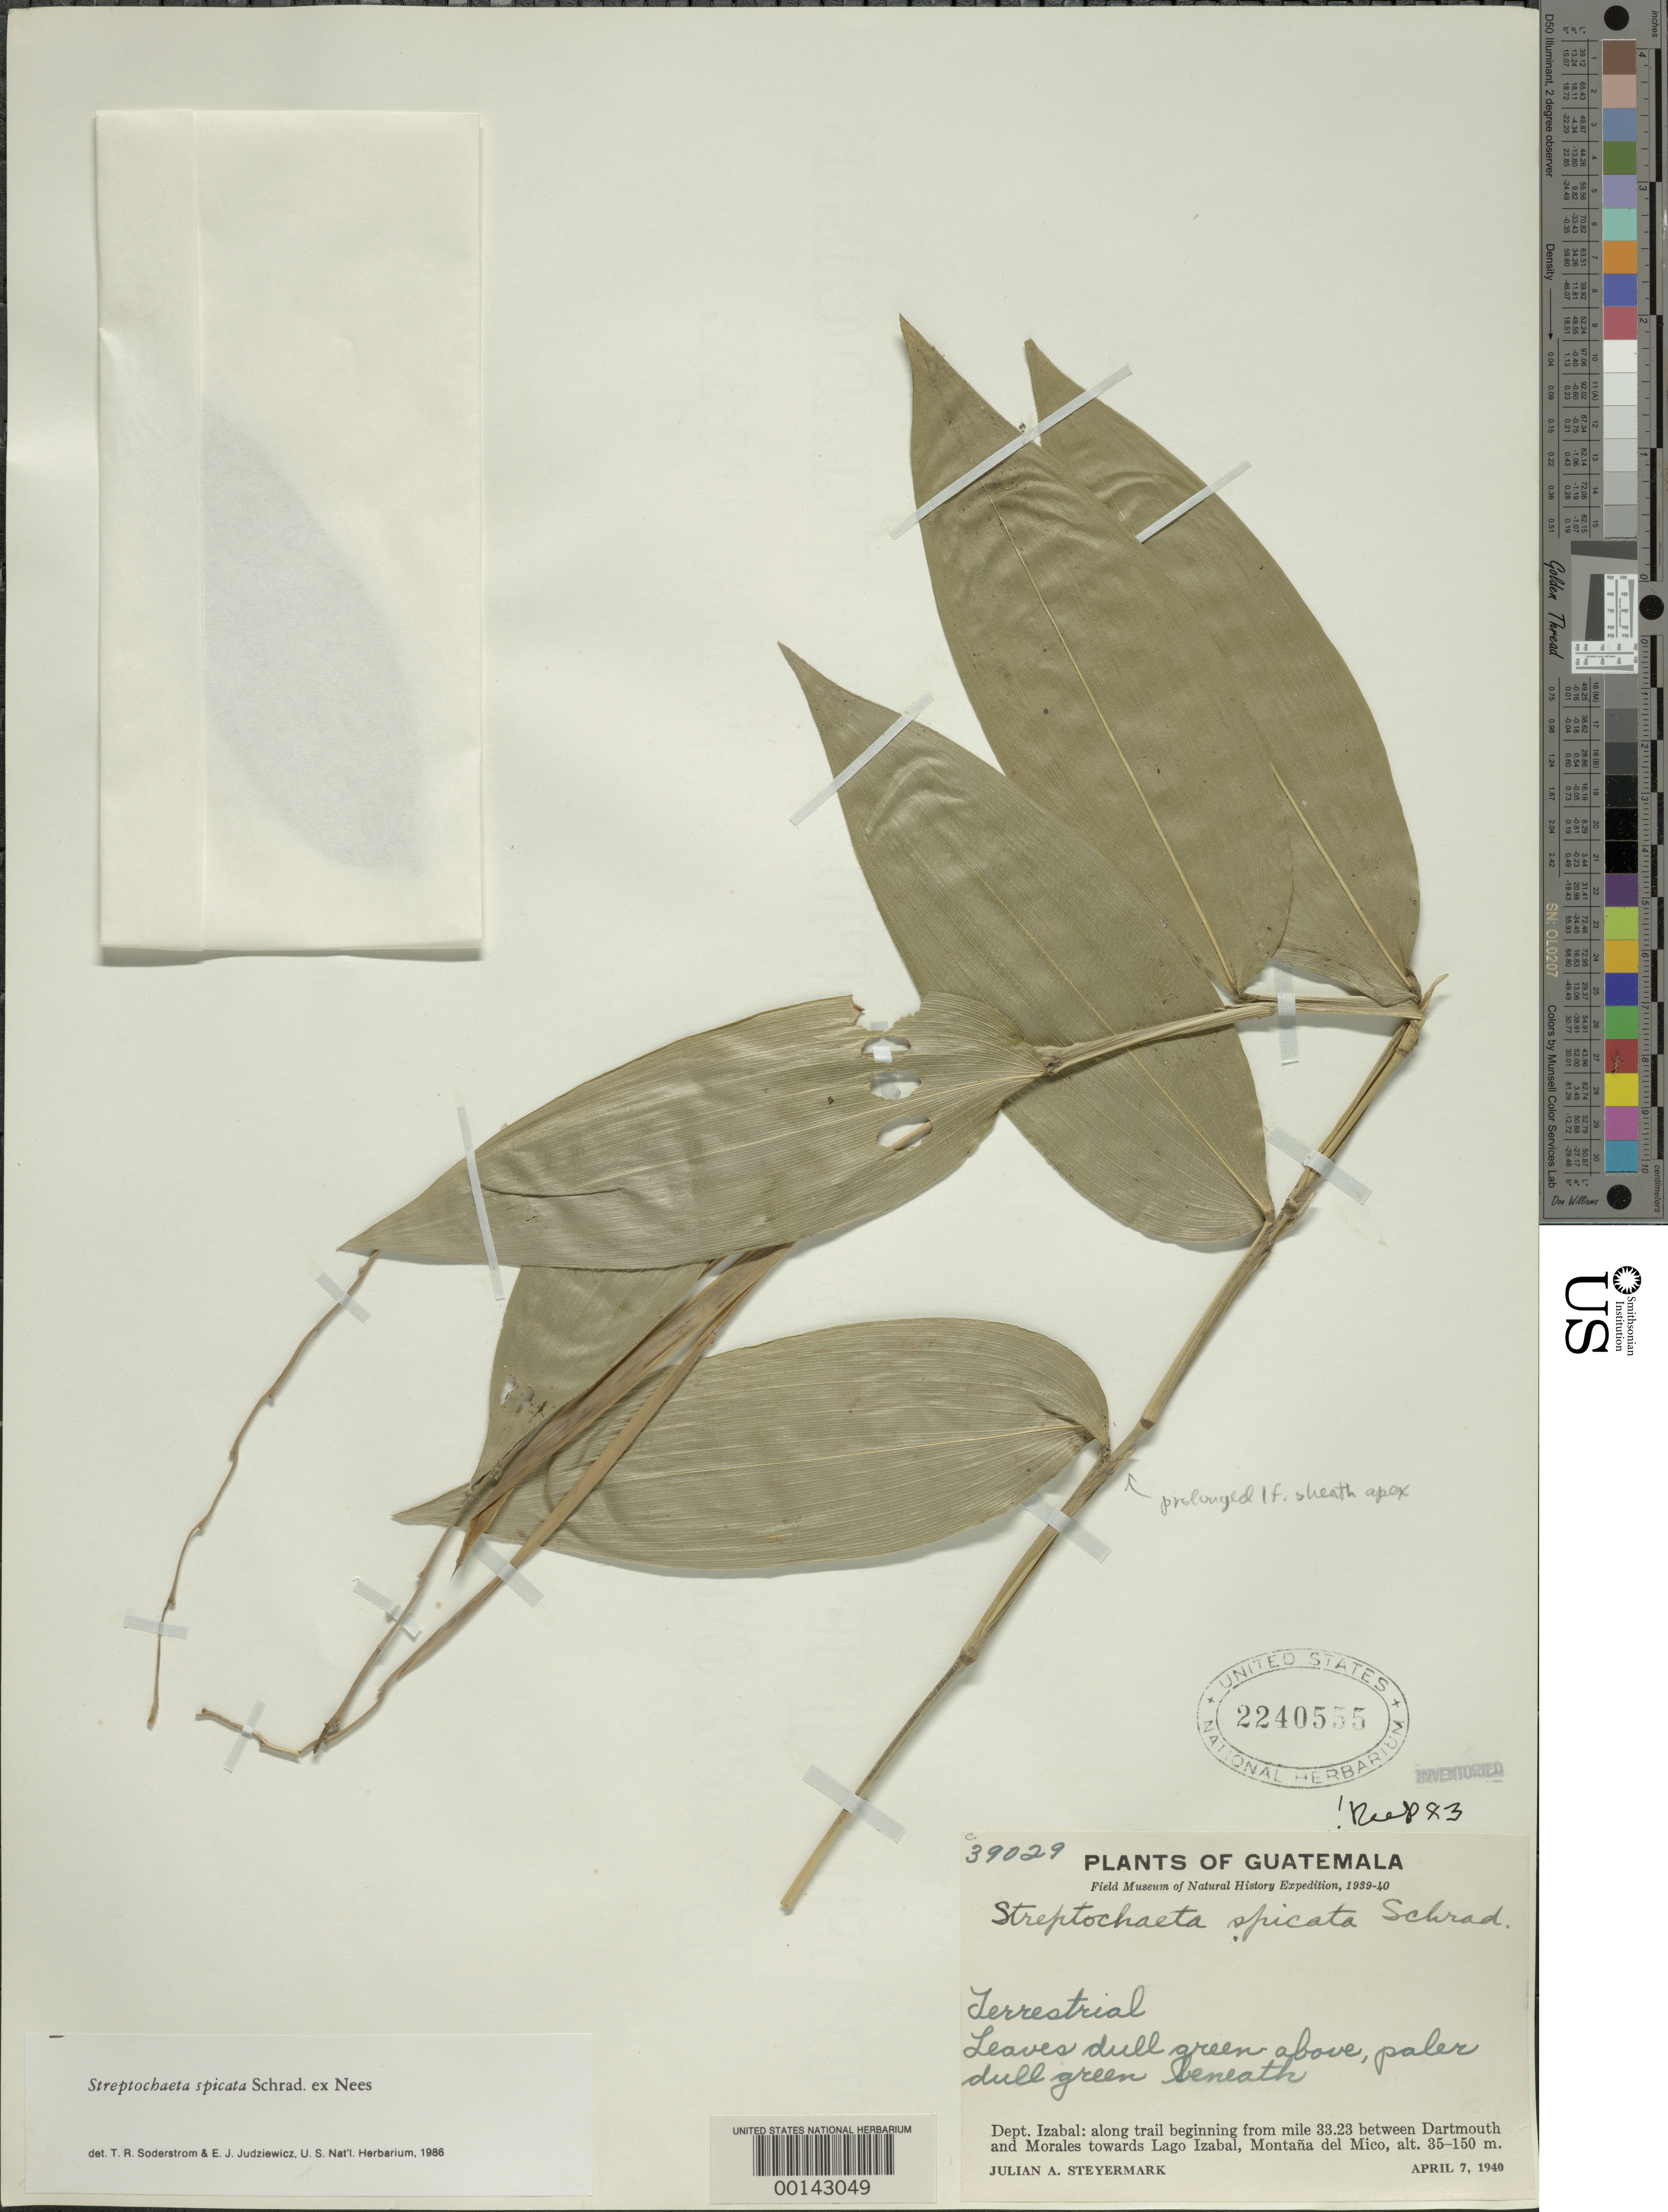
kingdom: Plantae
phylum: Tracheophyta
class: Liliopsida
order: Poales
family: Poaceae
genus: Streptochaeta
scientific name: Streptochaeta spicata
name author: Schrad. ex Nees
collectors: J. Steyermark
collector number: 39029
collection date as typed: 07 Apr 1940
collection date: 1940-04-07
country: Guatemala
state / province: Izabal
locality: Dartmouth / Morales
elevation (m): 35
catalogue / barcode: US 2240555